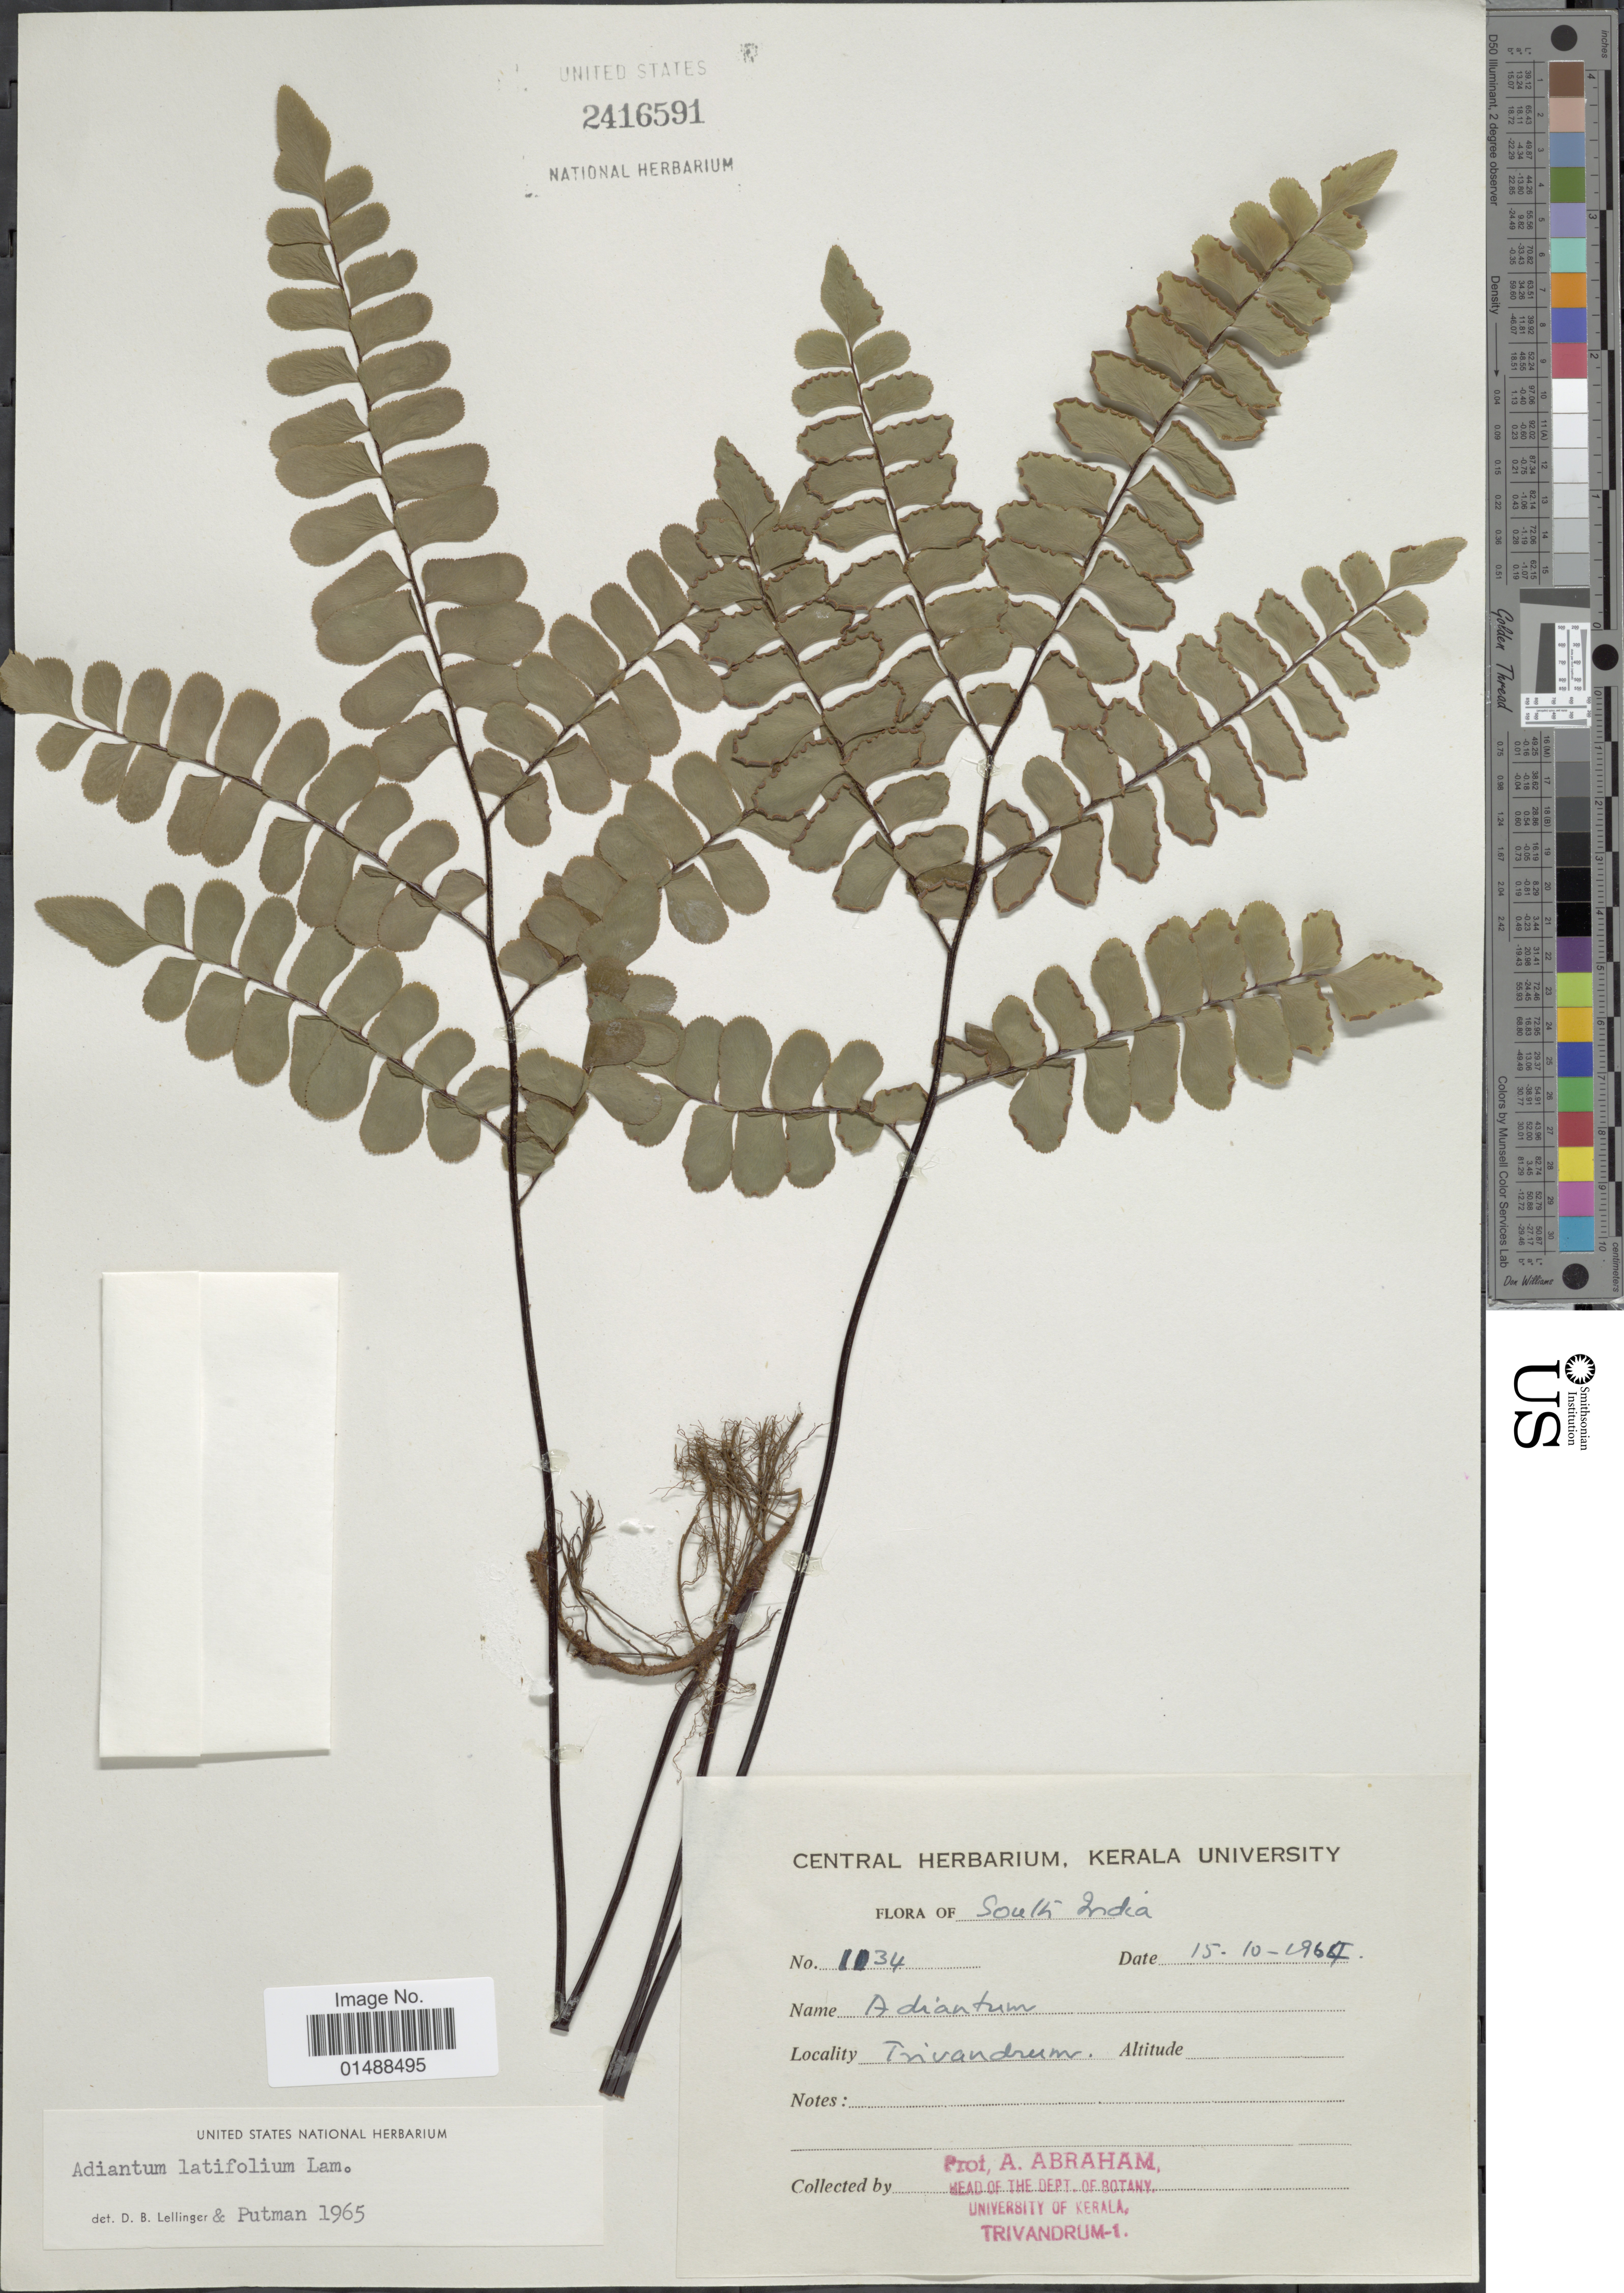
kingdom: Plantae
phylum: Tracheophyta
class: Polypodiopsida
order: Polypodiales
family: Pteridaceae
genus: Adiantum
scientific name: Adiantum latifolium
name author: Lam.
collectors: A. Abraham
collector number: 1134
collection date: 1964-10-15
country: India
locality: South India, Trivandrum.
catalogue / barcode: US 2416591